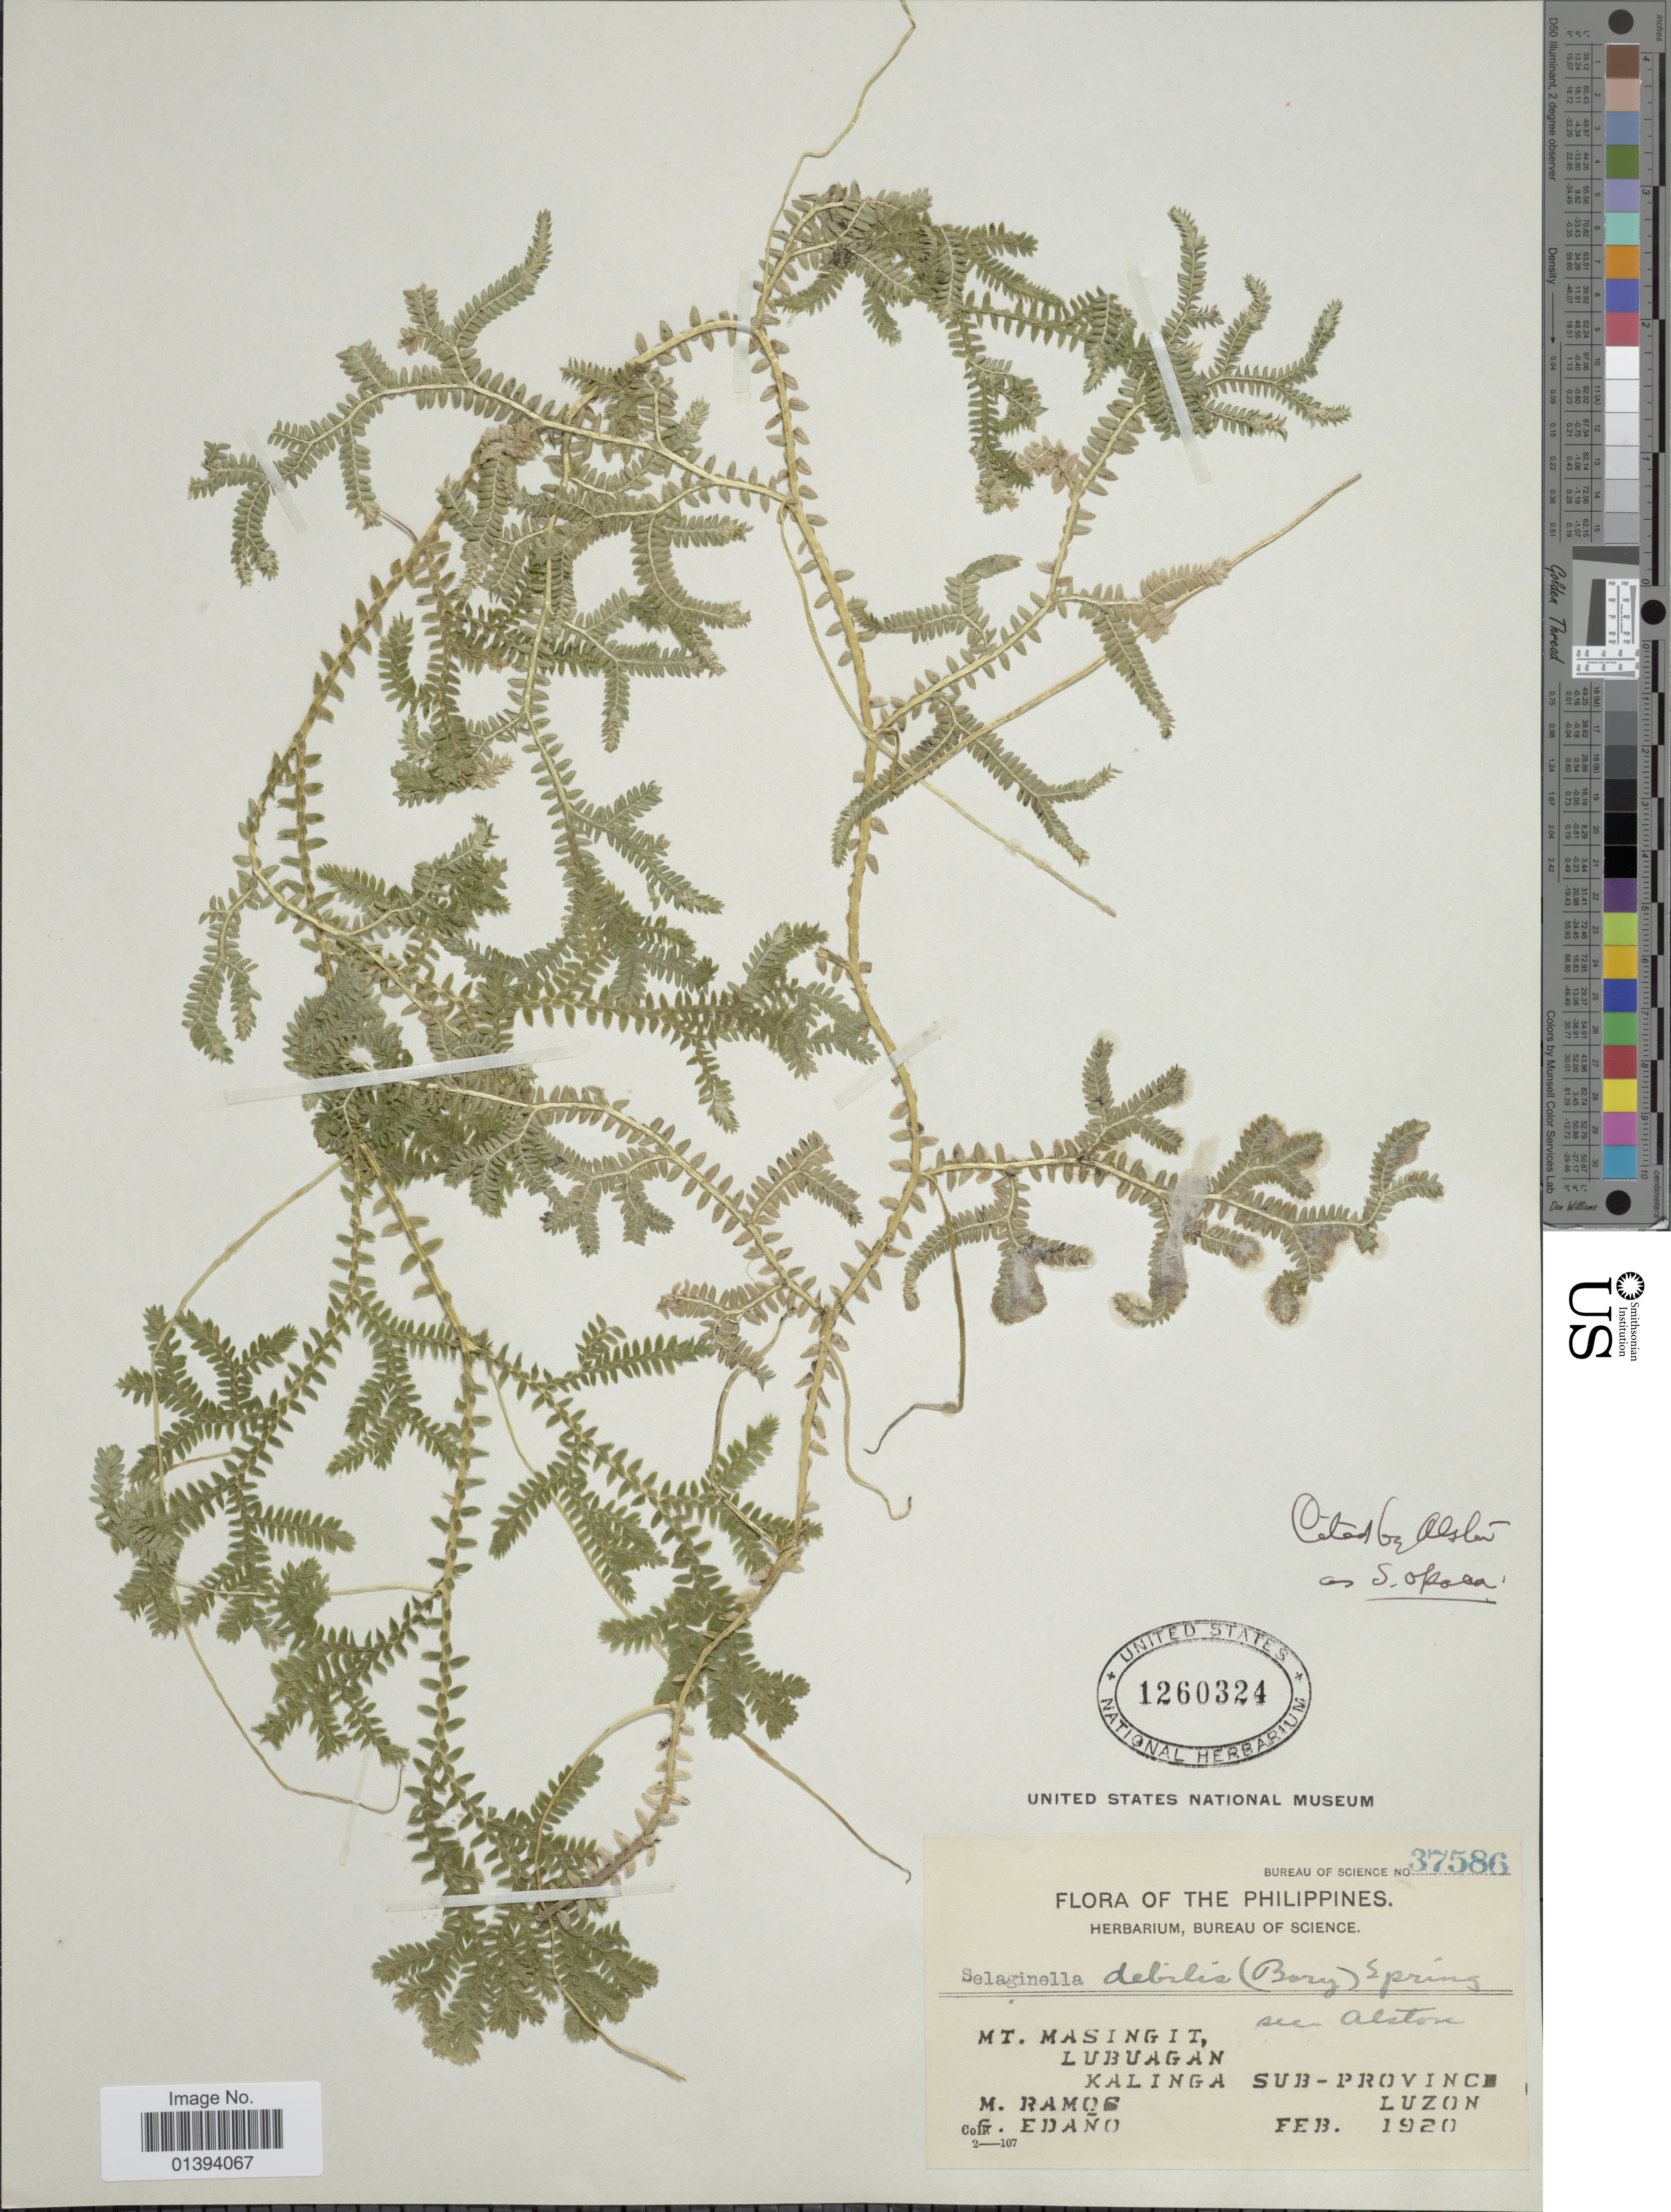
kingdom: Plantae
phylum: Tracheophyta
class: Lycopodiopsida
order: Selaginellales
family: Selaginellaceae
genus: Selaginella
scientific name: Selaginella opaca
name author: Warb.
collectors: M. Ramos & G. Edaño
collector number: Bureau of Science 37586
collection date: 1920-02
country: Philippines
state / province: Central Luzon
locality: Mt. Masingit, Lubuagan, Kalinga Sub-Province, Luzon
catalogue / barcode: US 1260324